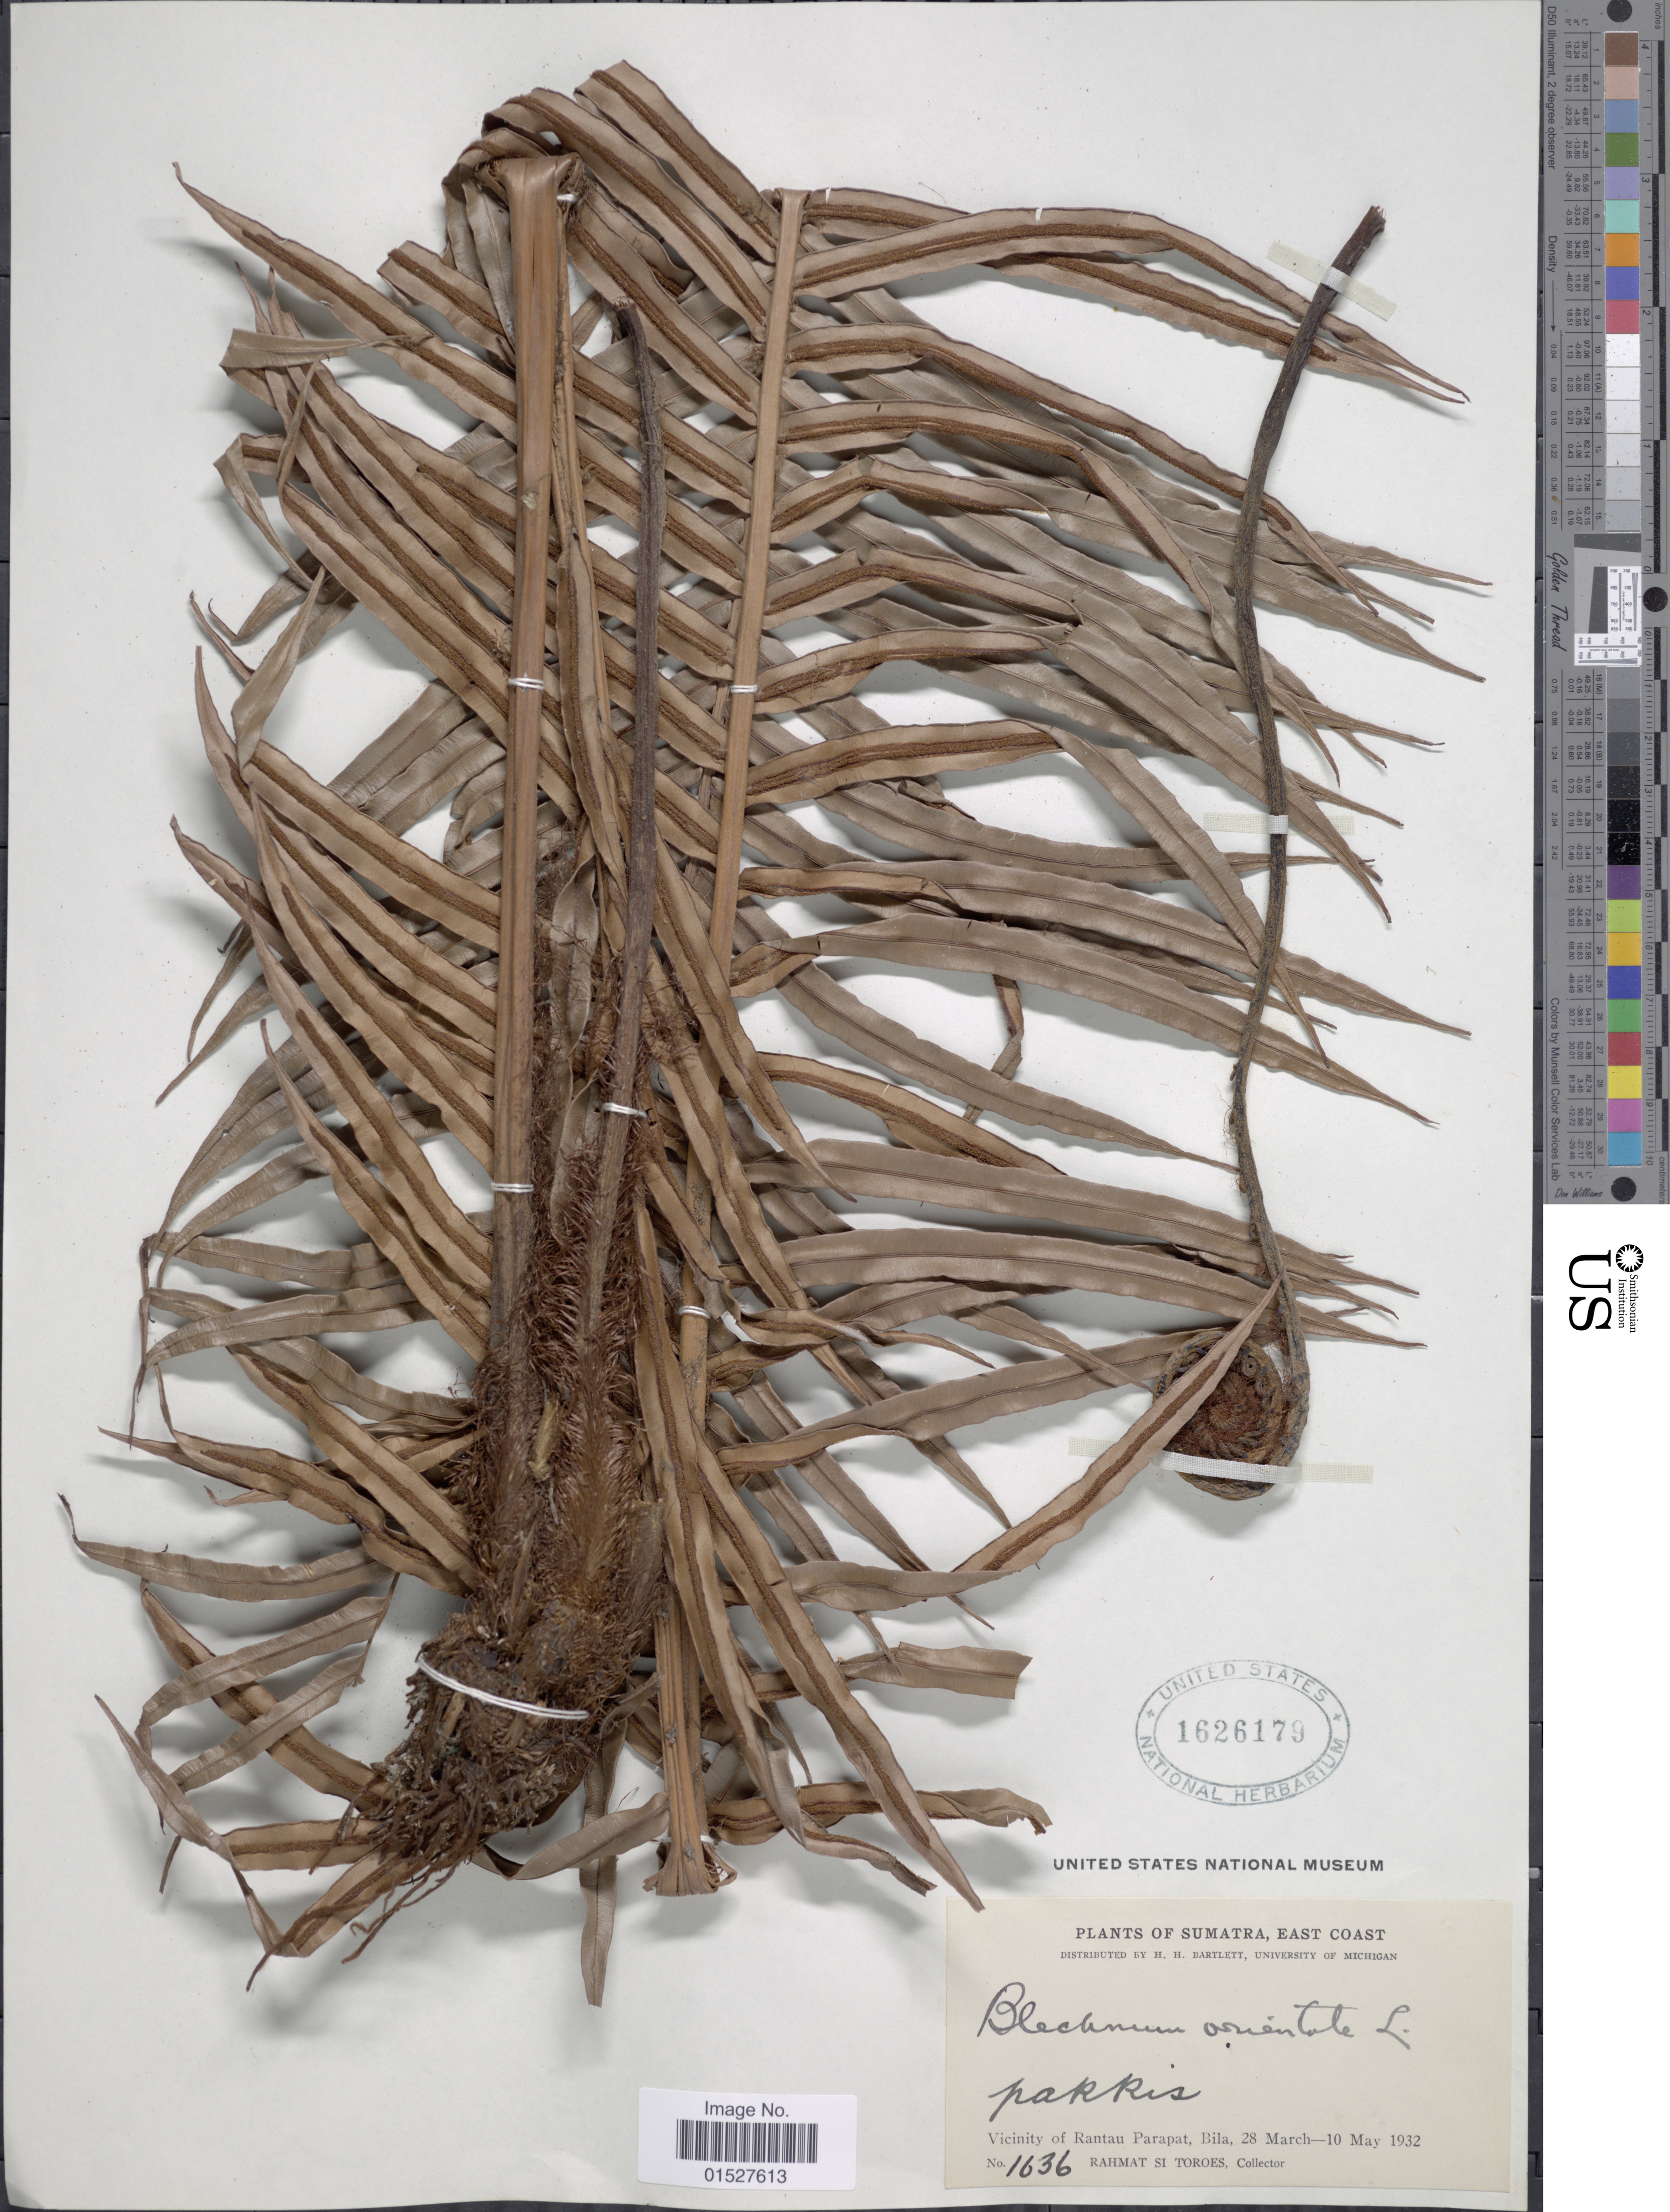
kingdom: Plantae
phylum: Tracheophyta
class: Polypodiopsida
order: Polypodiales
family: Blechnaceae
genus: Blechnum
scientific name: Blechnum orientale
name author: L.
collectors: Rahmat Si Boeea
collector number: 1636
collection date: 1932-03-28/1932-05-10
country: Indonesia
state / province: Sumatra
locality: East Coast. Parris. Vicinity of Rantau Parapat, Bila.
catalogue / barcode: US 1626179